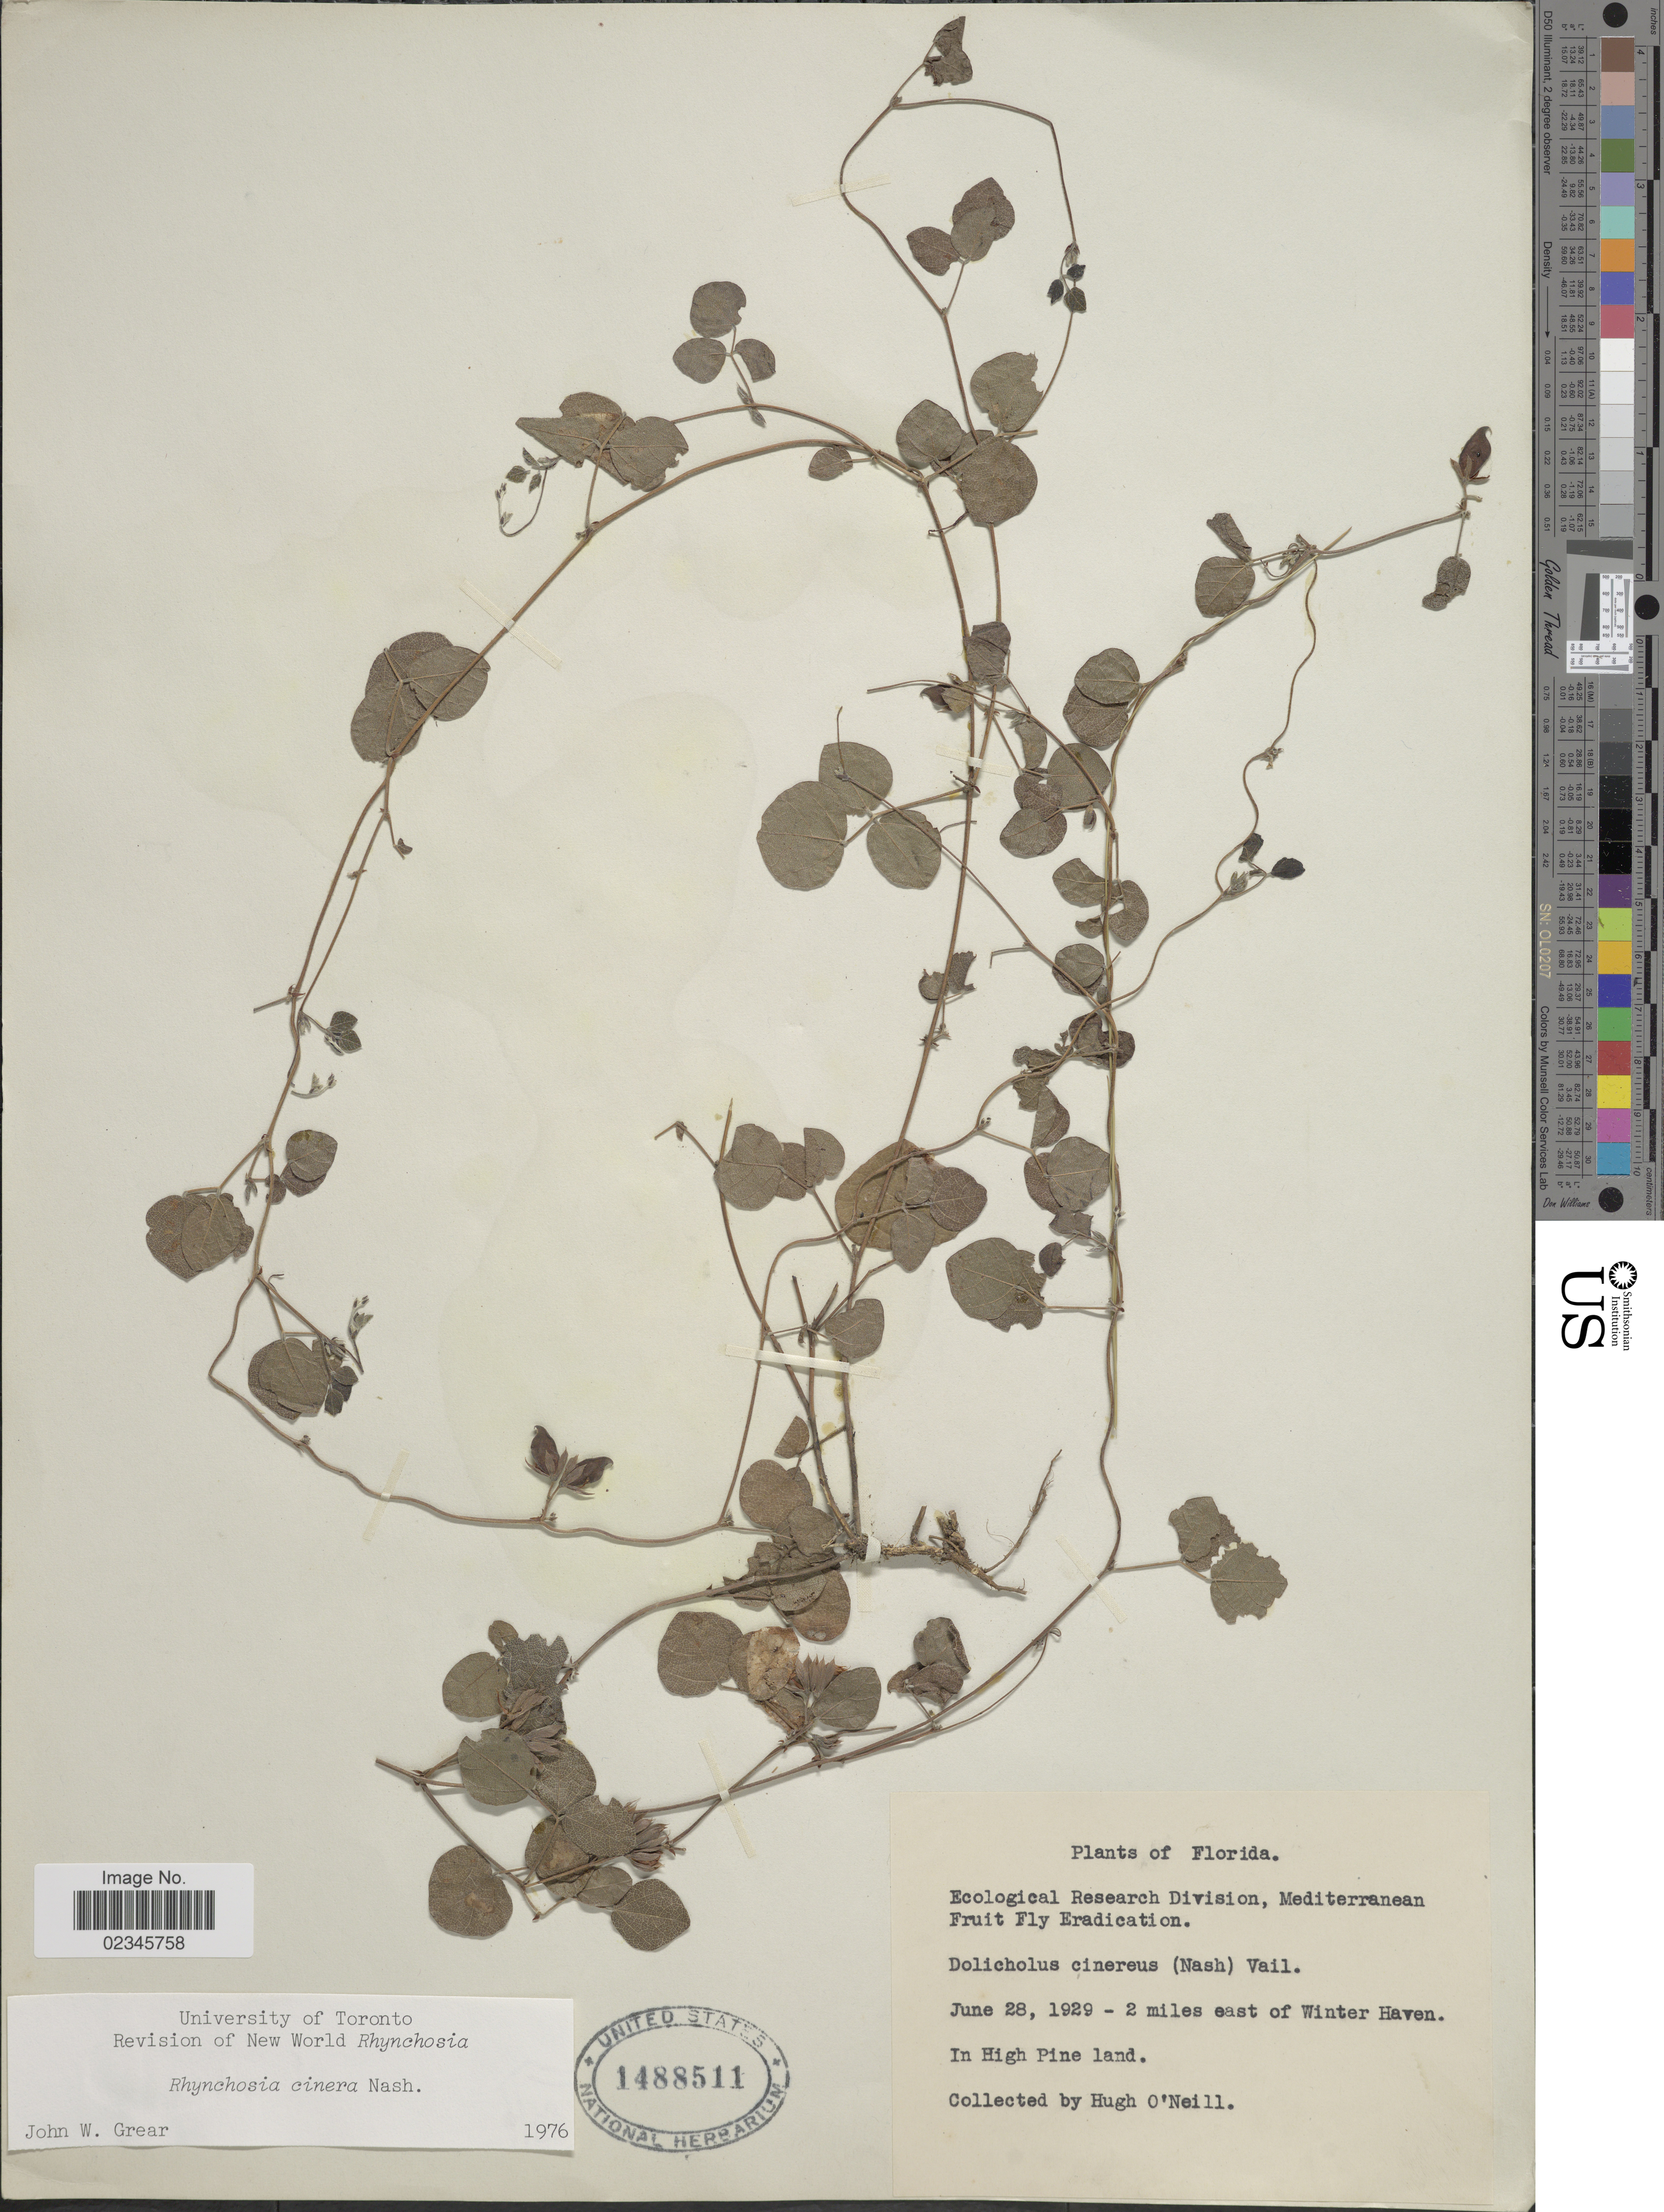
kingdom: Plantae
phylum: Tracheophyta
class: Magnoliopsida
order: Fabales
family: Fabaceae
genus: Cajanus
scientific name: Cajanus cinereus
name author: (F. Muell. ex Benth.) F. Muell.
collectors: H. O'Neill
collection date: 1929-06-28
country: United States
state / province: Florida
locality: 2 miles east of Winter Haven, in High Pine land.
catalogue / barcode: US 1488511